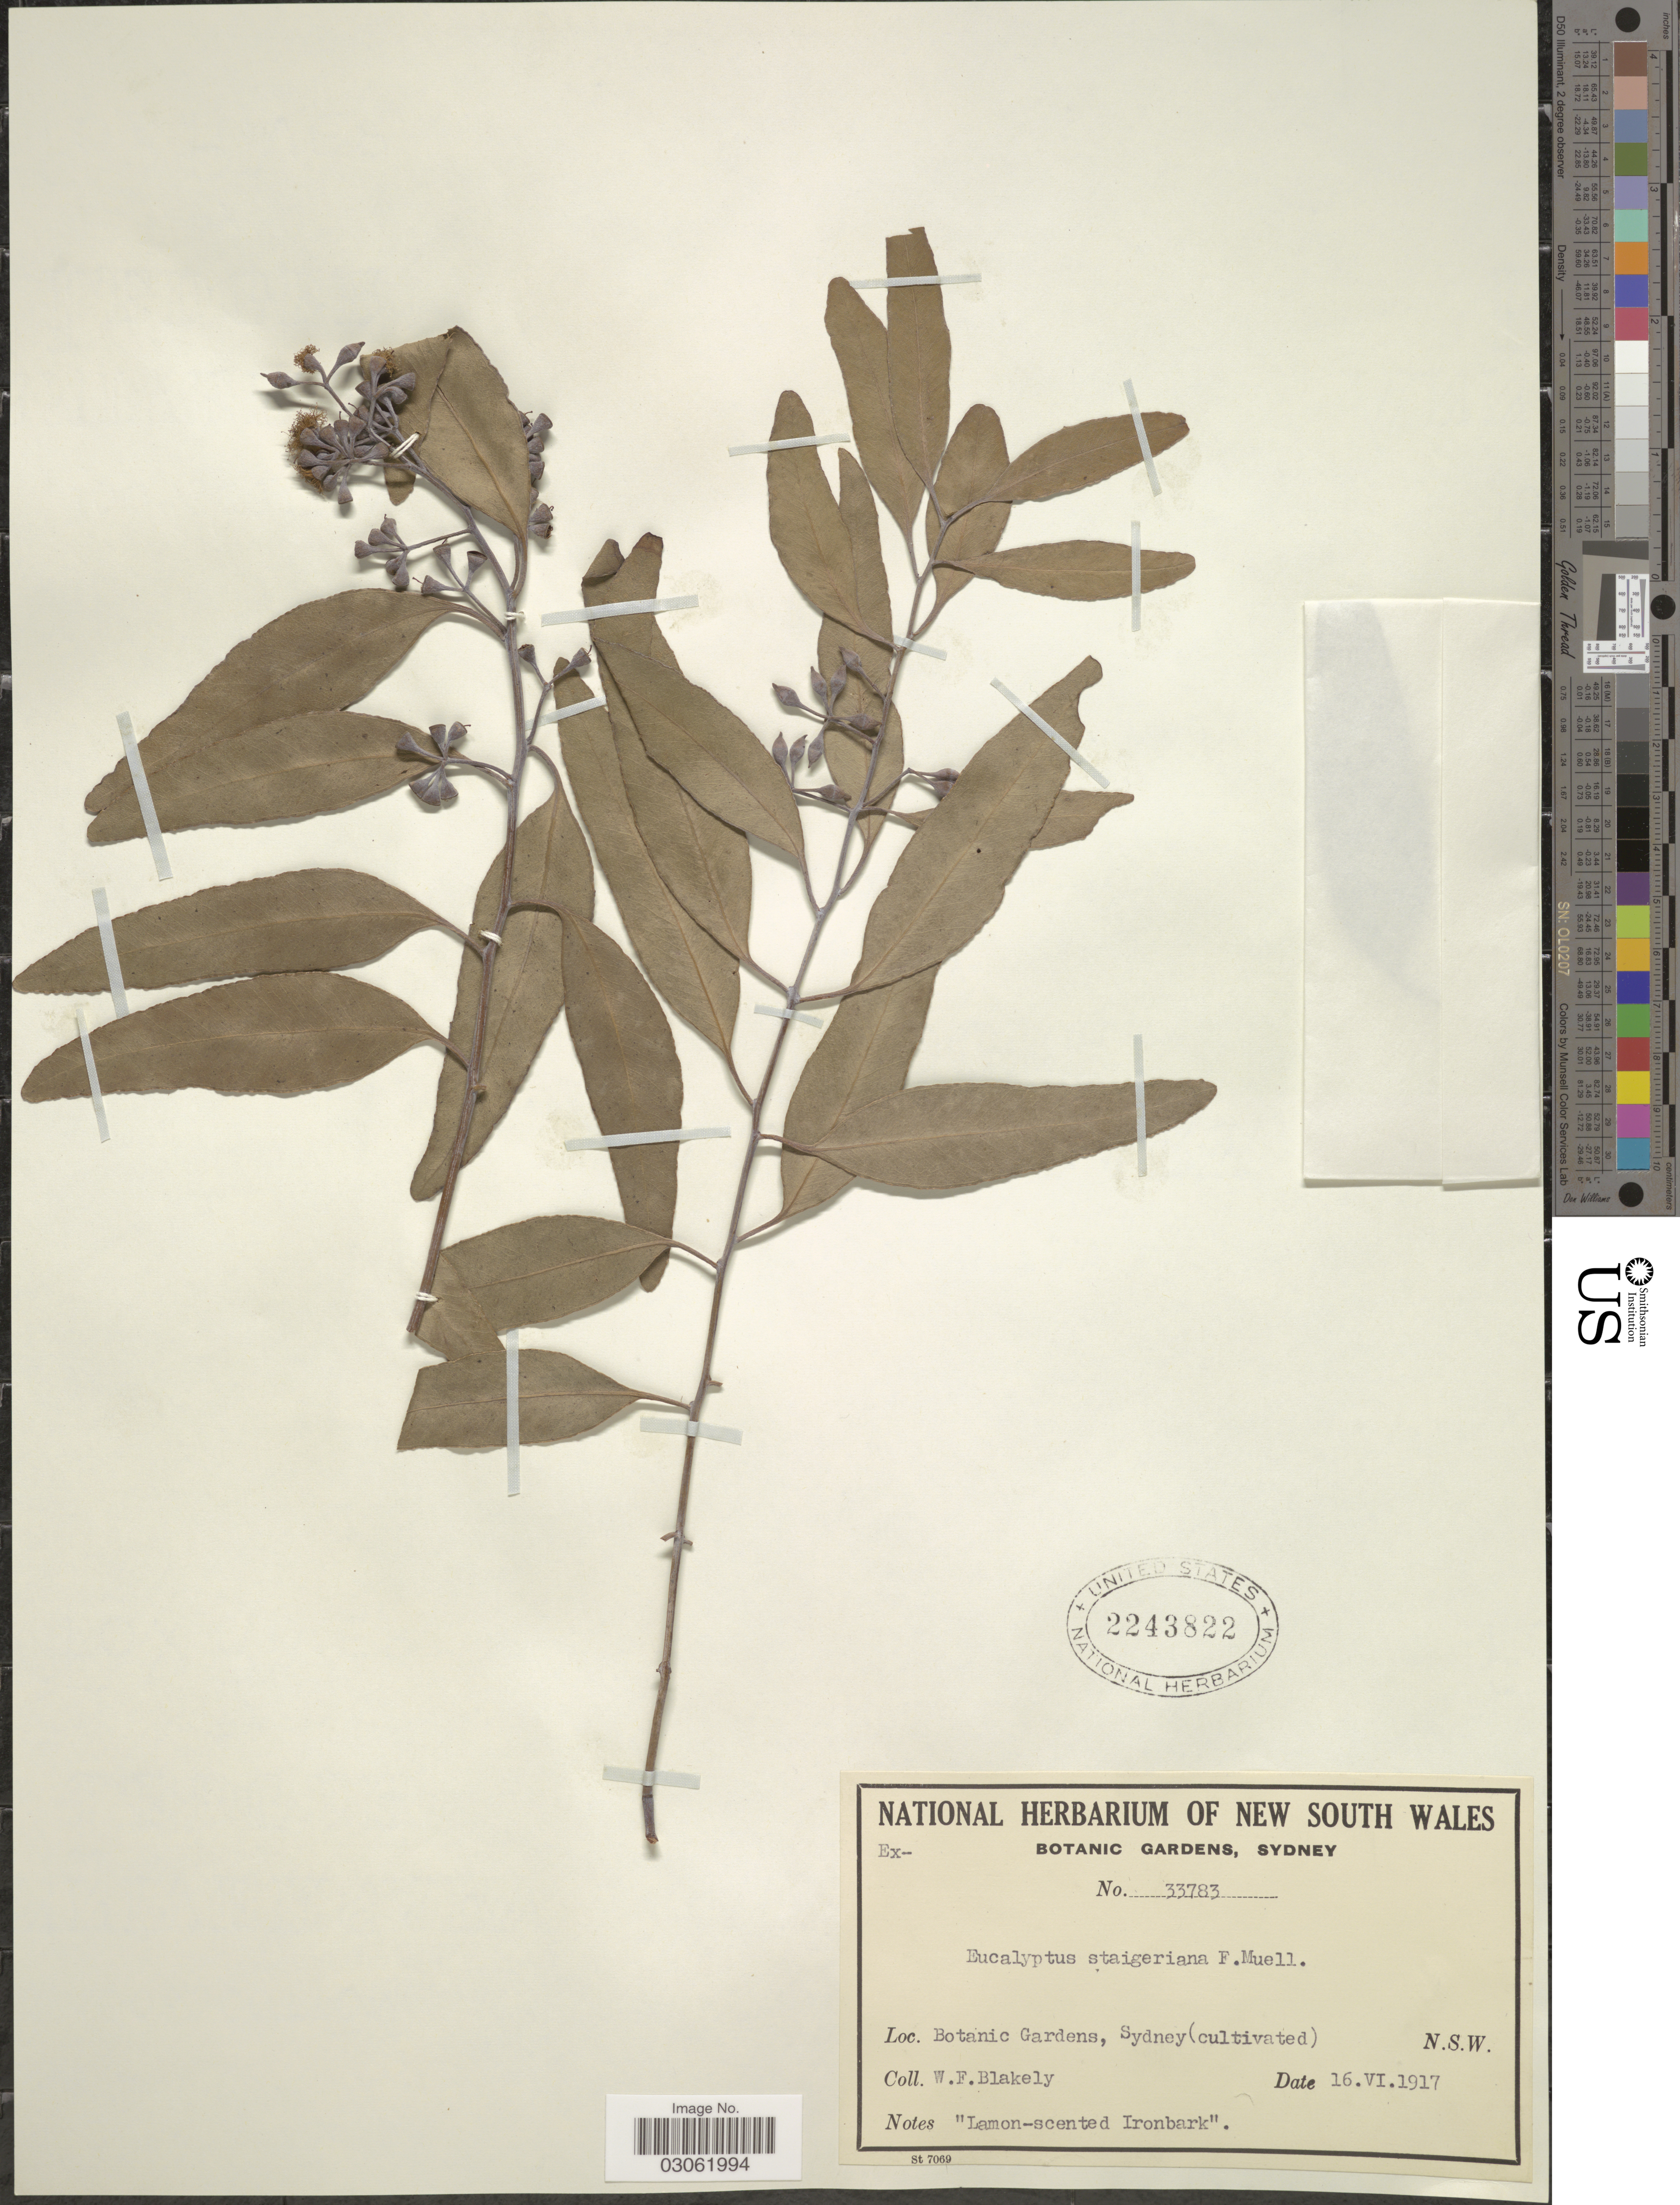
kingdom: Plantae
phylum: Tracheophyta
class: Magnoliopsida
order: Myrtales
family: Myrtaceae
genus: Eucalyptus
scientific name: Eucalyptus staigeriana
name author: F. Muell. ex F.M. Bailey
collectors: W. Blakely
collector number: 33783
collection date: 1917-06-16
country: Australia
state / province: New South Wales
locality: Botanic Gardens, Sydney (cultivated).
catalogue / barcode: US 2243822